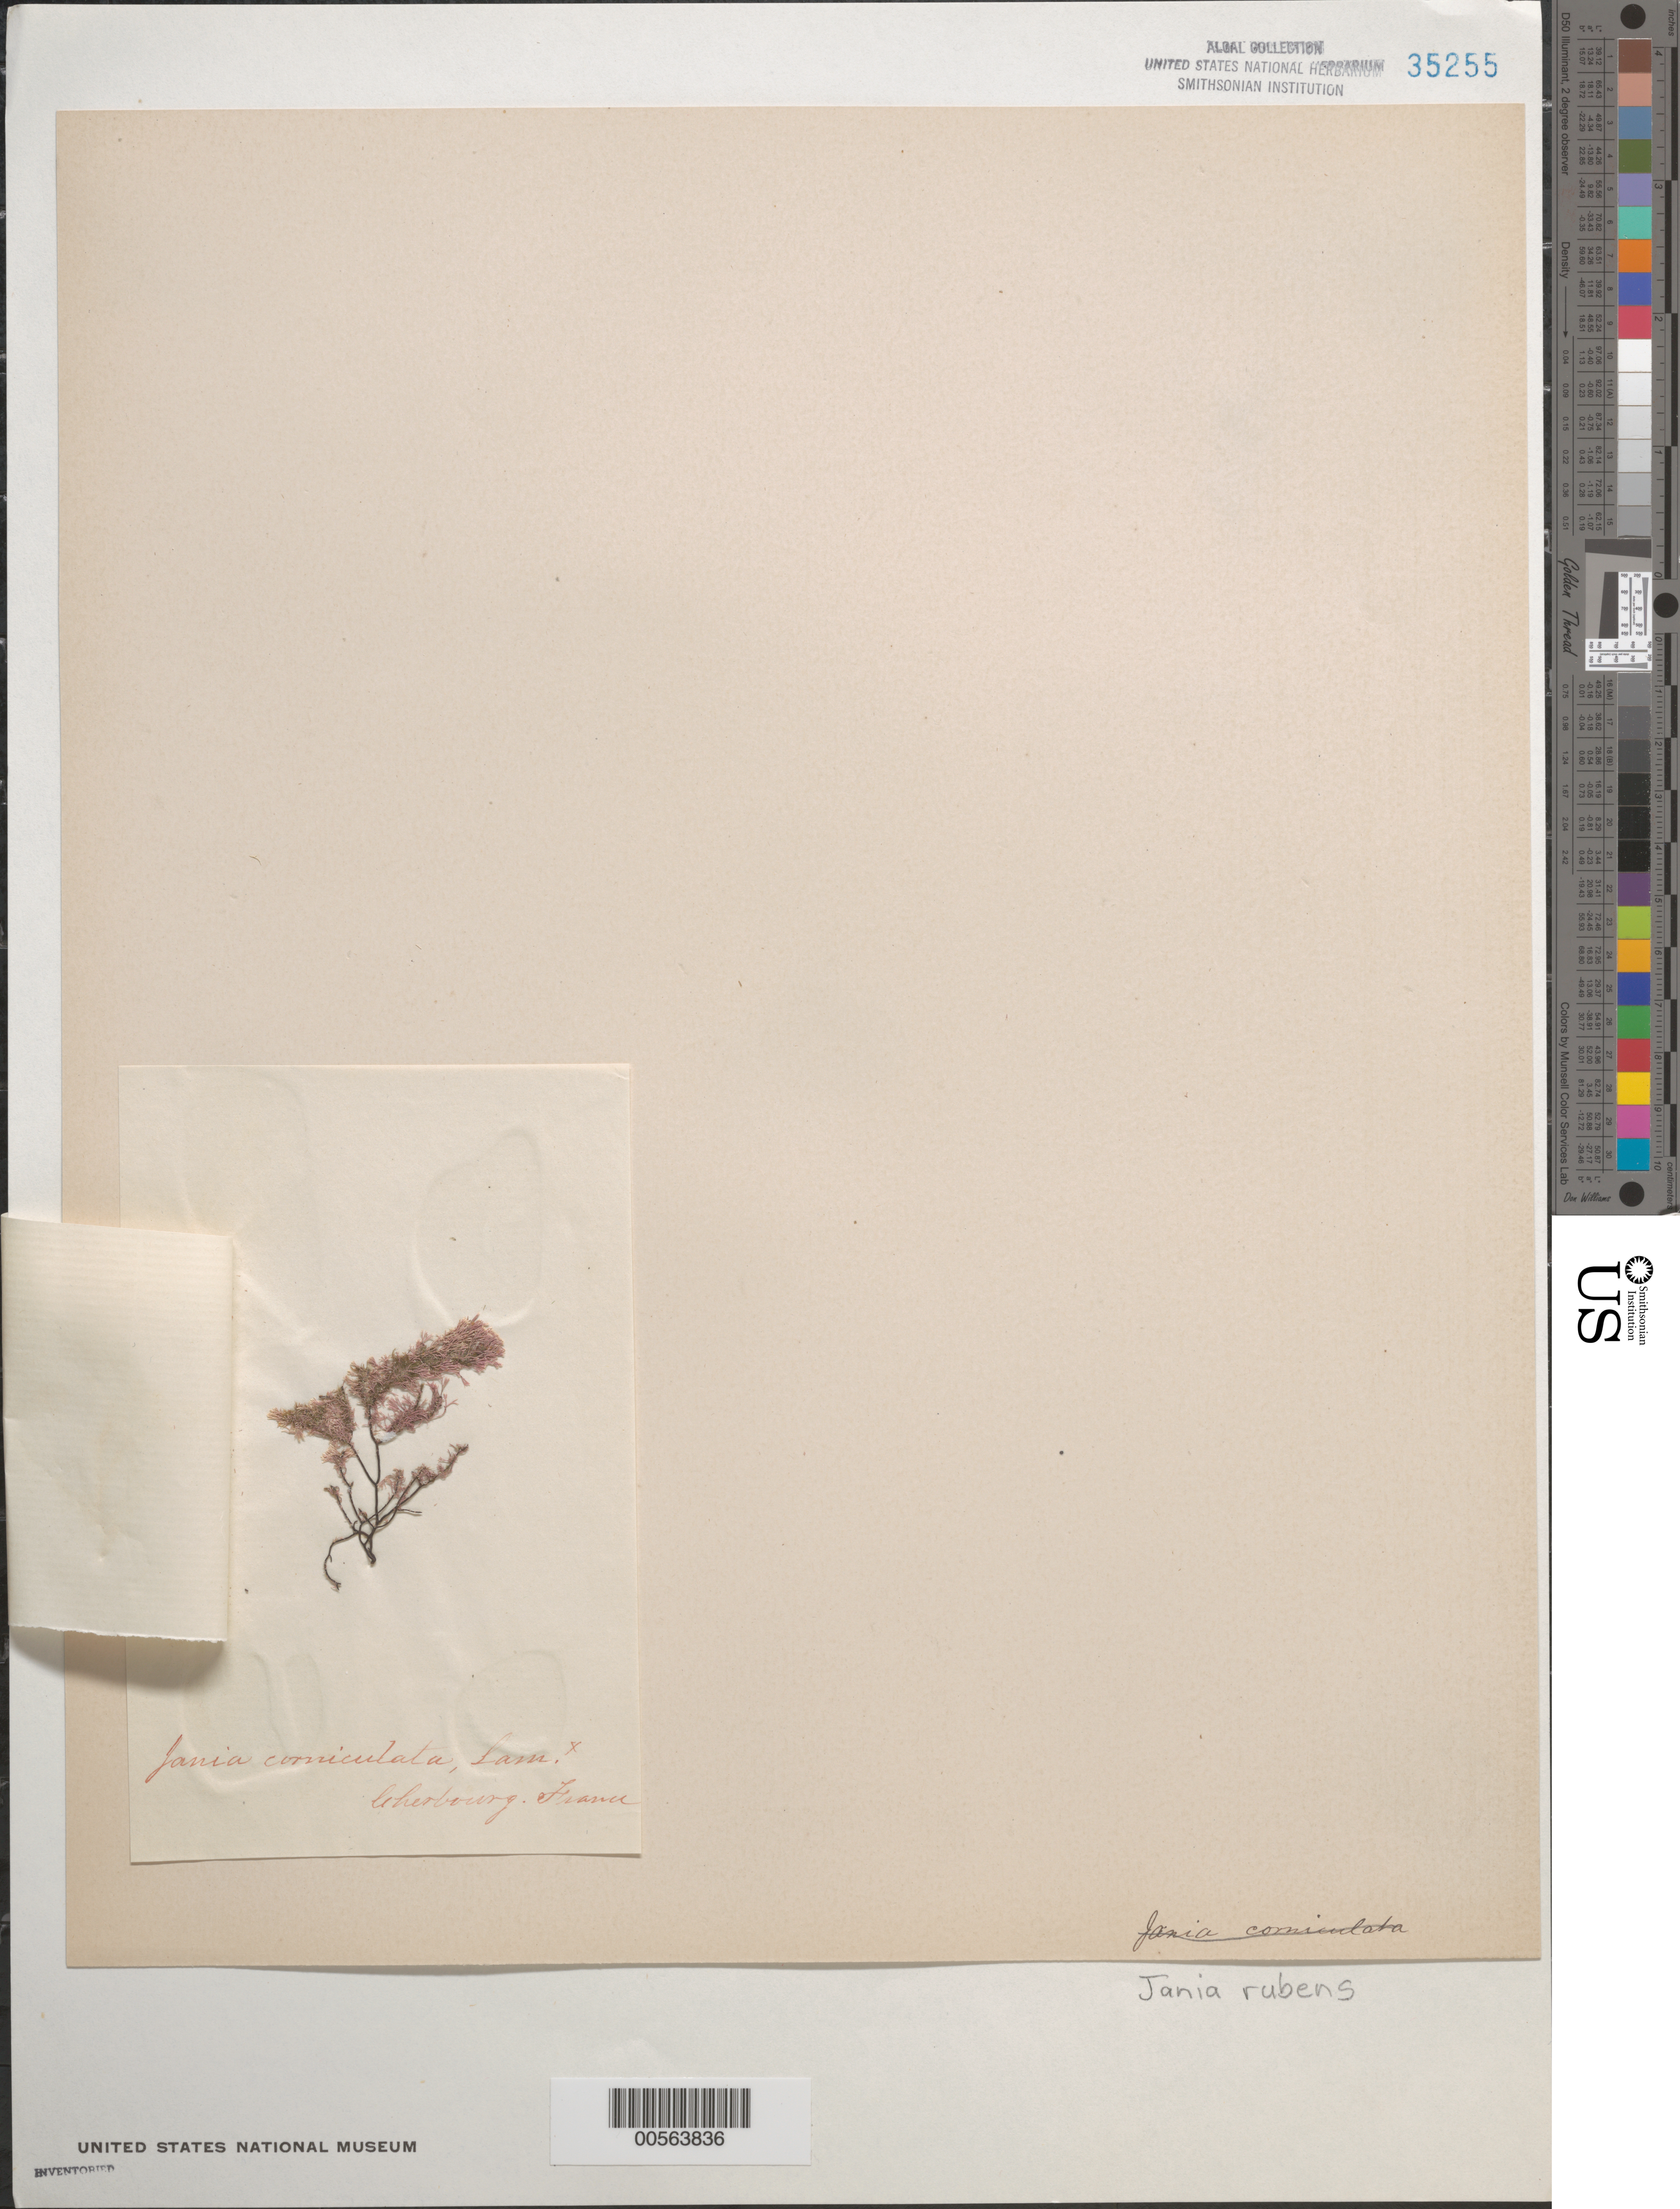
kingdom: Plantae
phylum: Rhodophyta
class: Florideophyceae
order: Corallinales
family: Corallinaceae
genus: Jania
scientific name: Jania rubens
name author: (L.) J.V.Lamouroux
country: France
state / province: Normandie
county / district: Manche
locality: Cherbourg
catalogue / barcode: US 35255